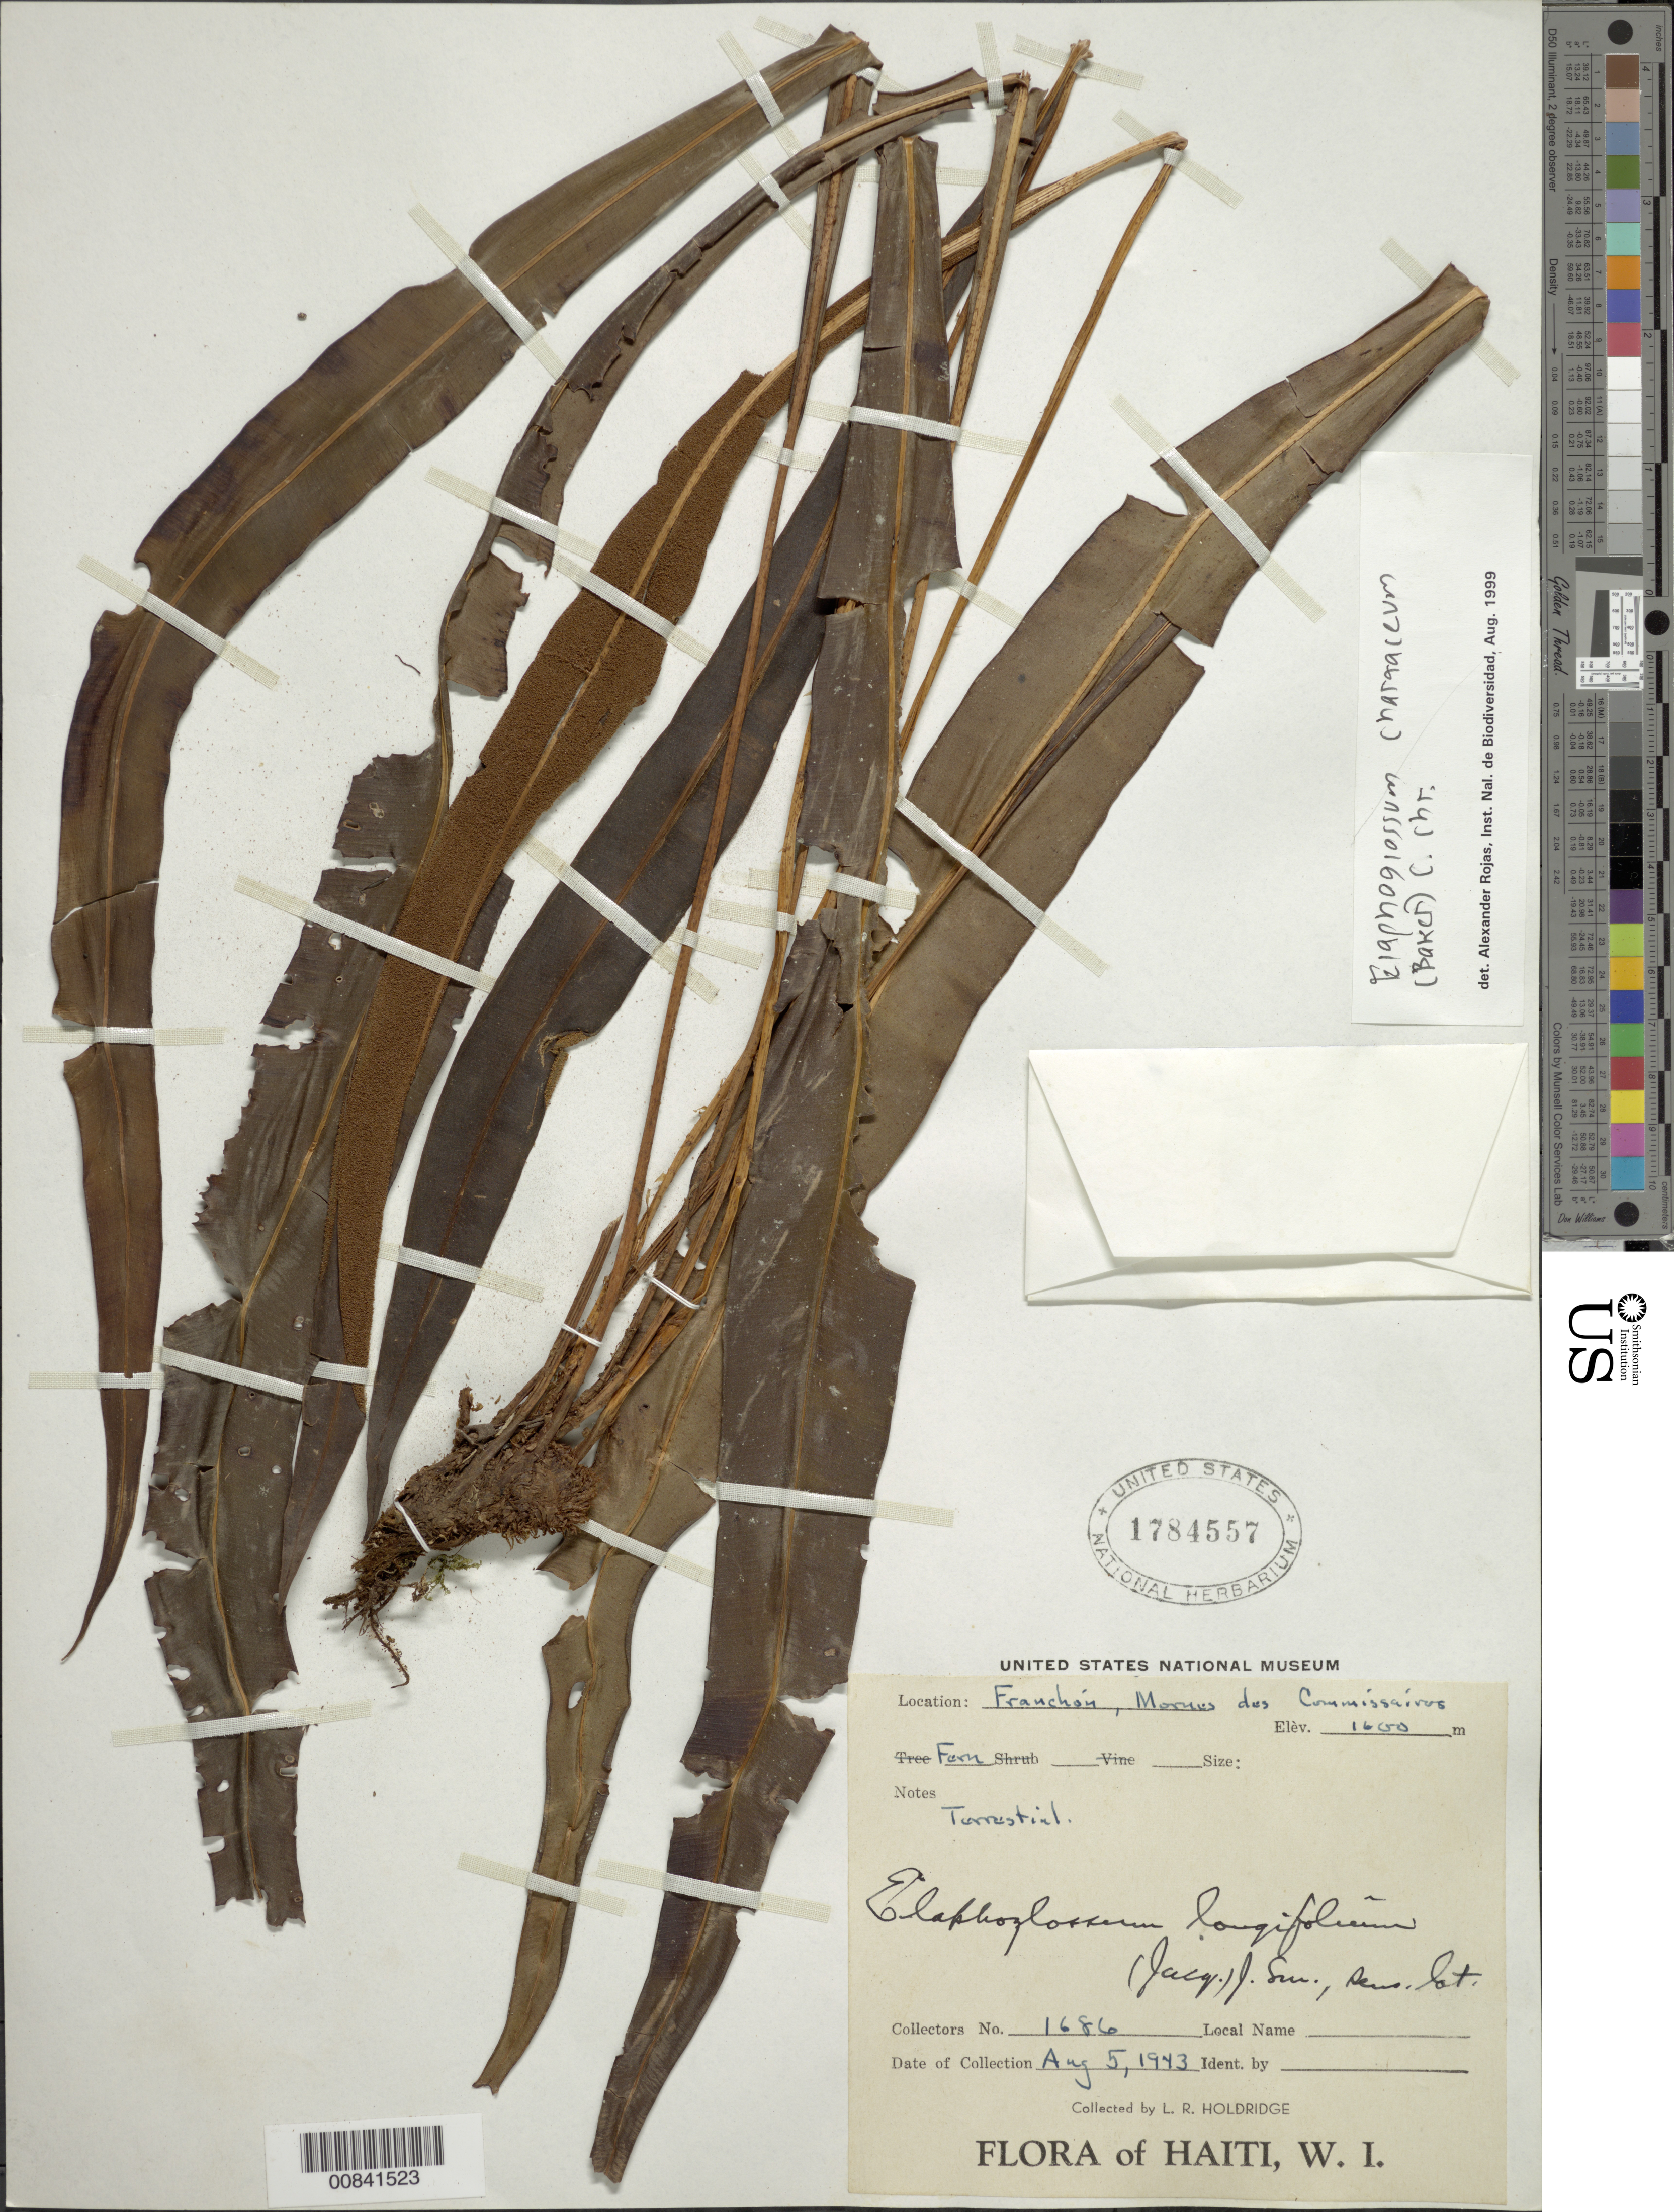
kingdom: Plantae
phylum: Tracheophyta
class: Polypodiopsida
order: Polypodiales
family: Dryopteridaceae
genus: Elaphoglossum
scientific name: Elaphoglossum chartaceum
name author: (Baker ex Jenman) C. Chr.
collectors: L. Holdridge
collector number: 1686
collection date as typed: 05 Aug 1943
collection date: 1943-08-05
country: Haiti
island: Hispaniola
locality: Franchón, Mornes des Commissaires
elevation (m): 1600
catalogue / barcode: US 1784557